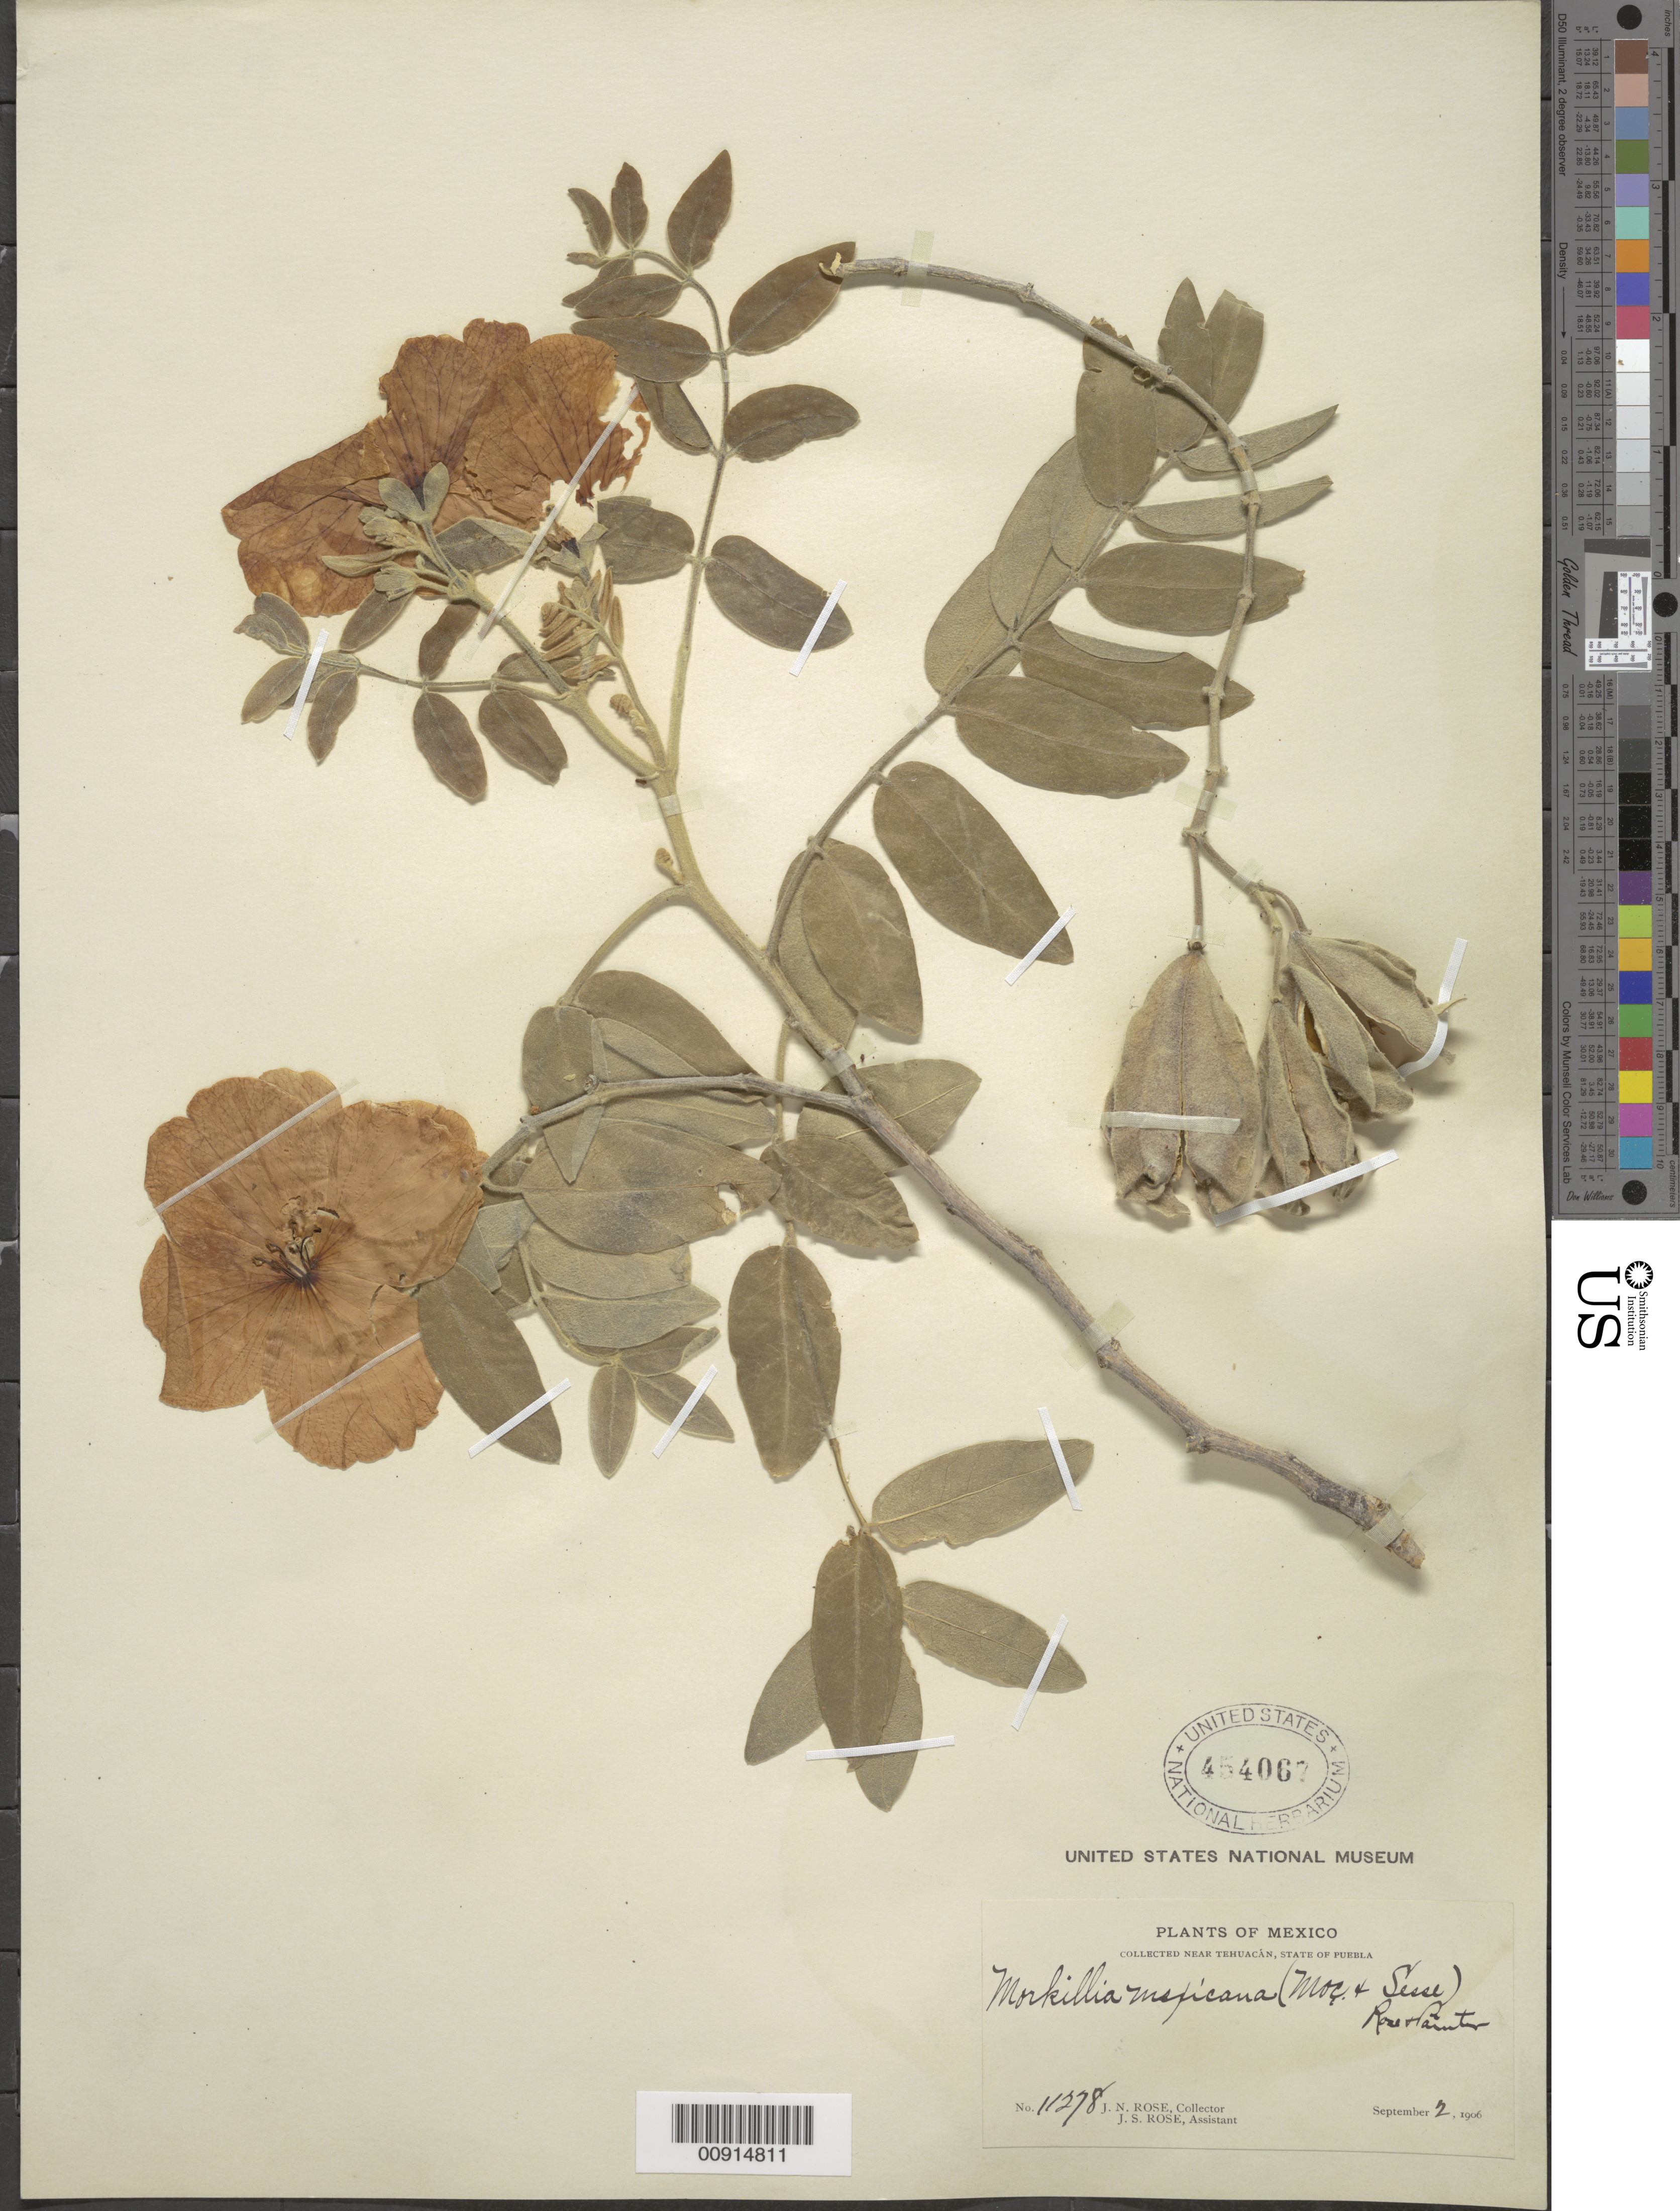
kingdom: Plantae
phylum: Tracheophyta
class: Magnoliopsida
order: Zygophyllales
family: Zygophyllaceae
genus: Morkillia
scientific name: Morkillia mexicana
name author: (Moc. & Sessé ex DC.) Rose & Painter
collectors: J. N. Rose & J. S. Rose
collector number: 11278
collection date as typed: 02 Sep 1906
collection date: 1906-09-02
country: Mexico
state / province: Puebla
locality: Near Tehuacán, State of Puebla.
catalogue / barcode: US 454067